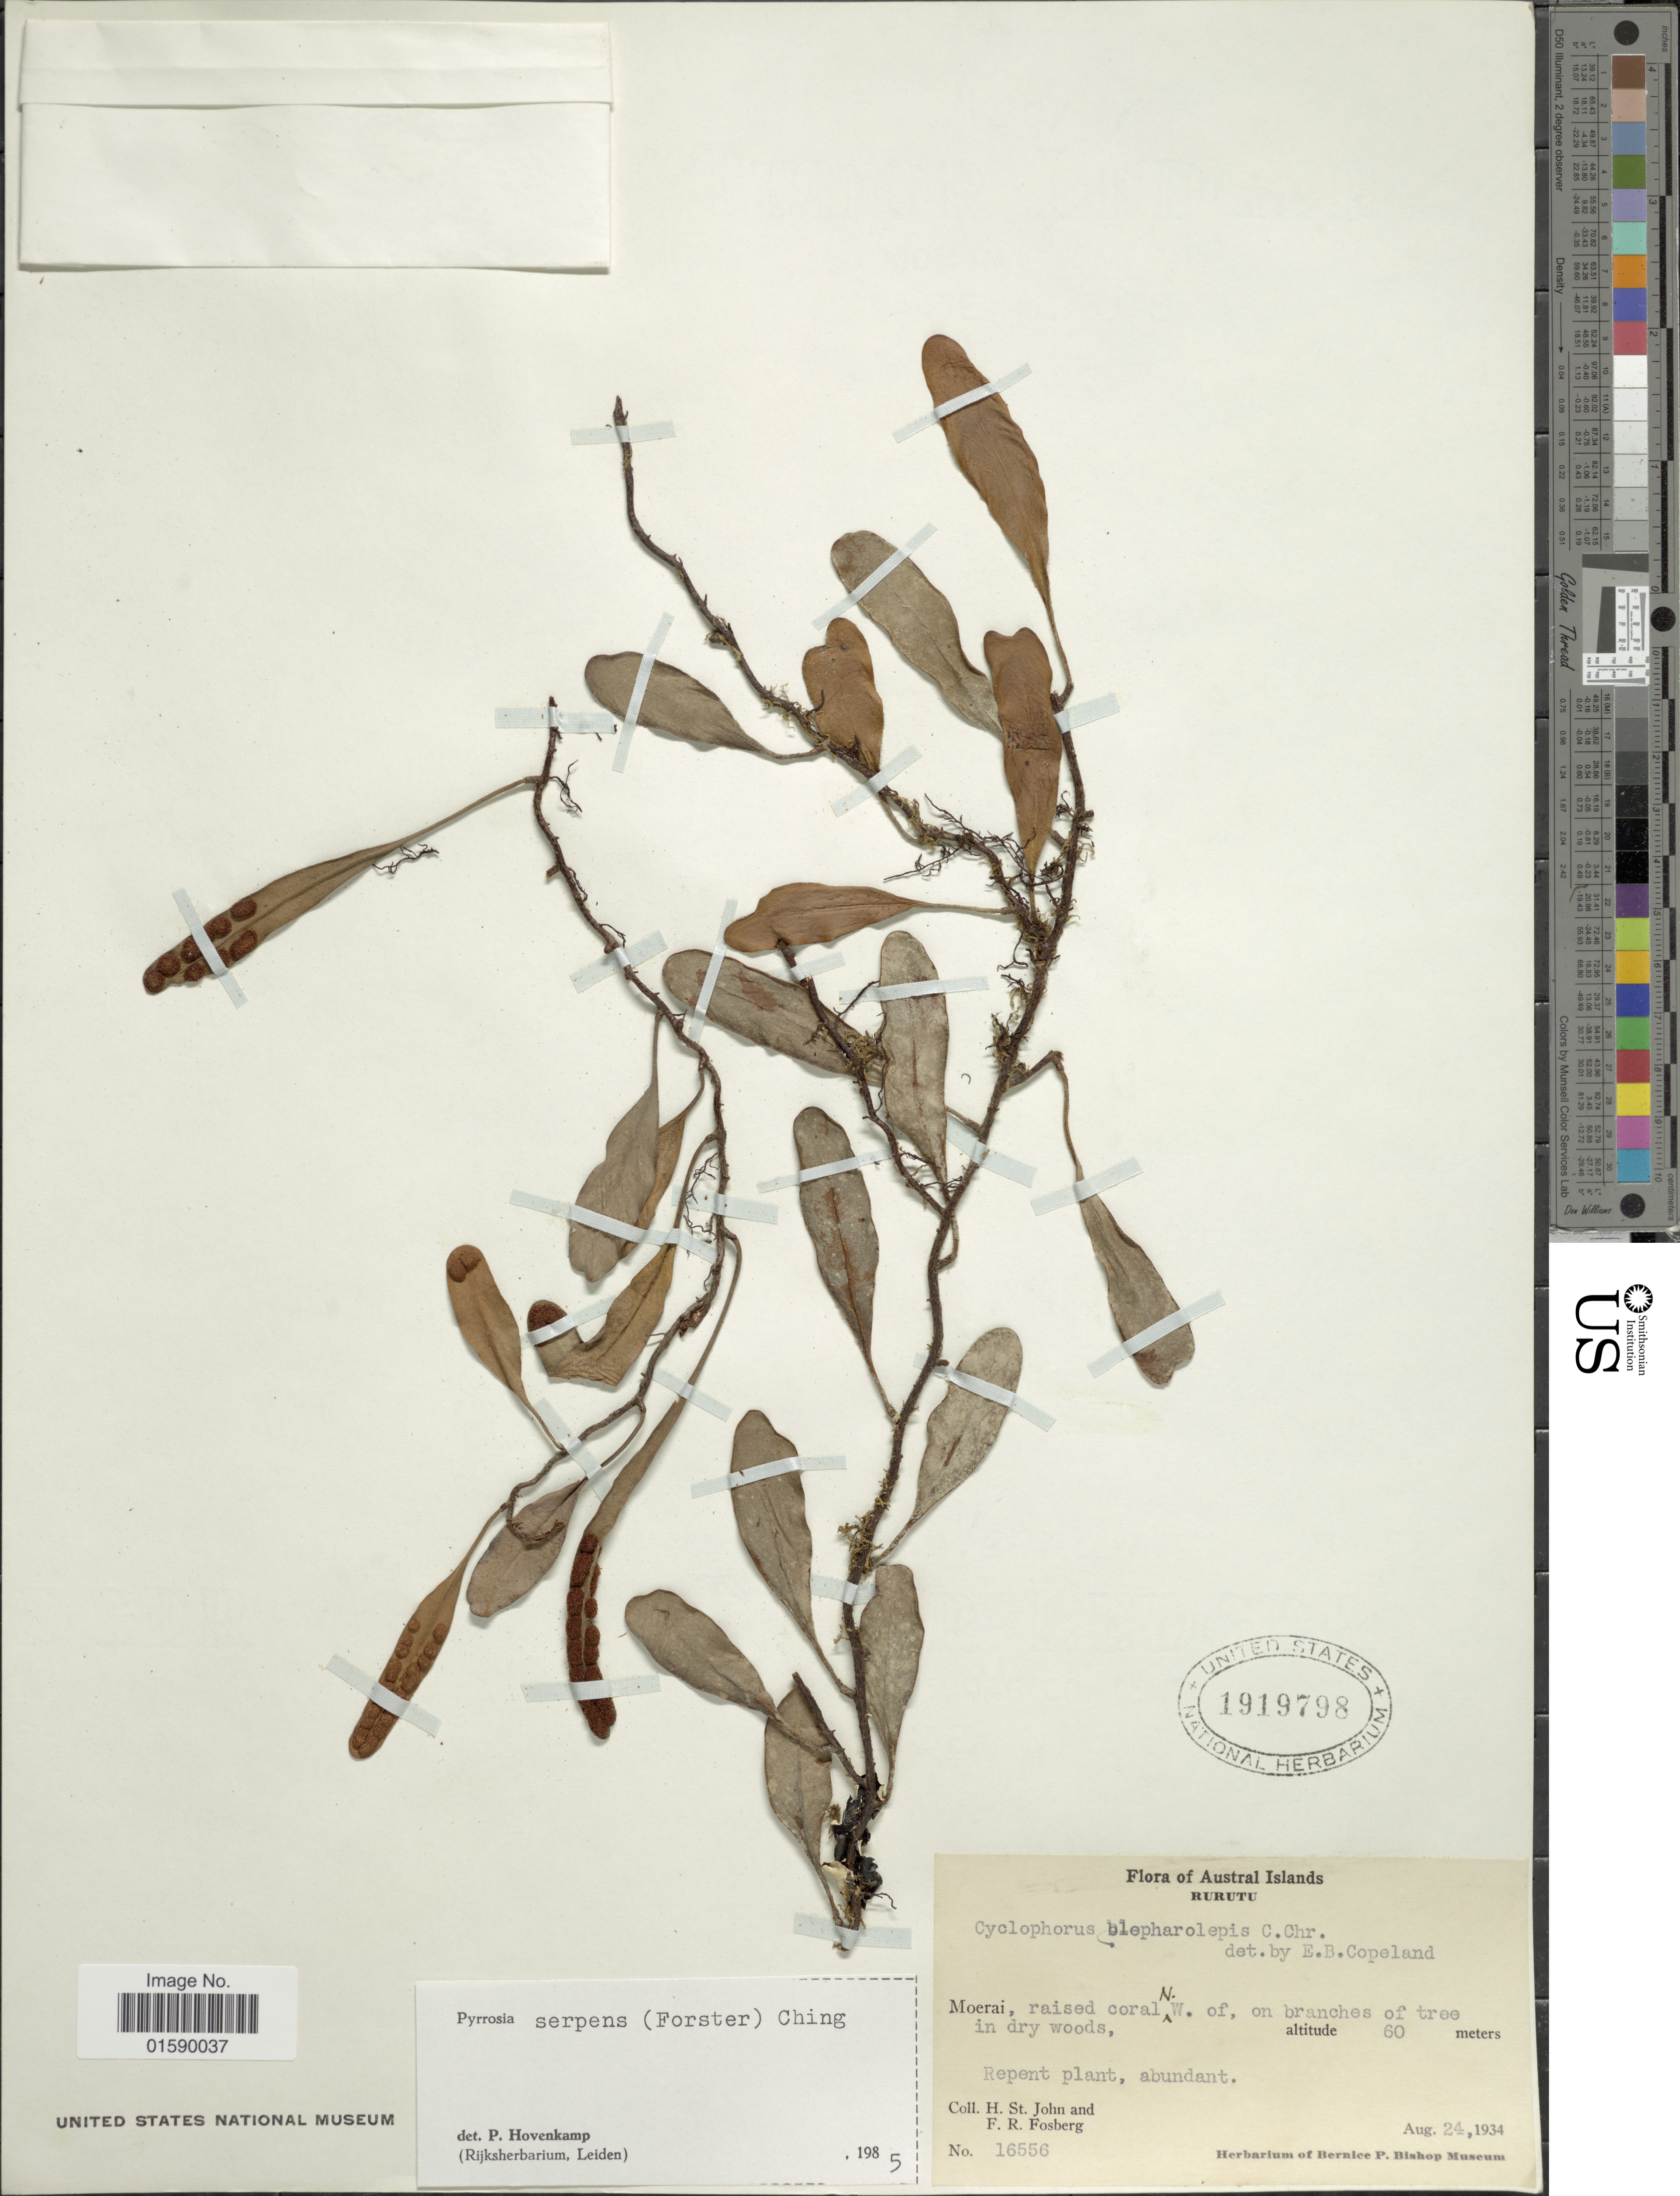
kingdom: Plantae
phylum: Tracheophyta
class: Polypodiopsida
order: Polypodiales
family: Polypodiaceae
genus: Pyrrosia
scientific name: Pyrrosia serpens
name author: Ching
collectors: H. St. John & F. R. Fosberg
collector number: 16556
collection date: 1934-08-24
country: French Polynesia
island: Rurutu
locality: Austral Islands. Rurutu. Moerai, raised Coral N. W. of, on branches of tree in dry woods.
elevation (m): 60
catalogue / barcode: US 1919798